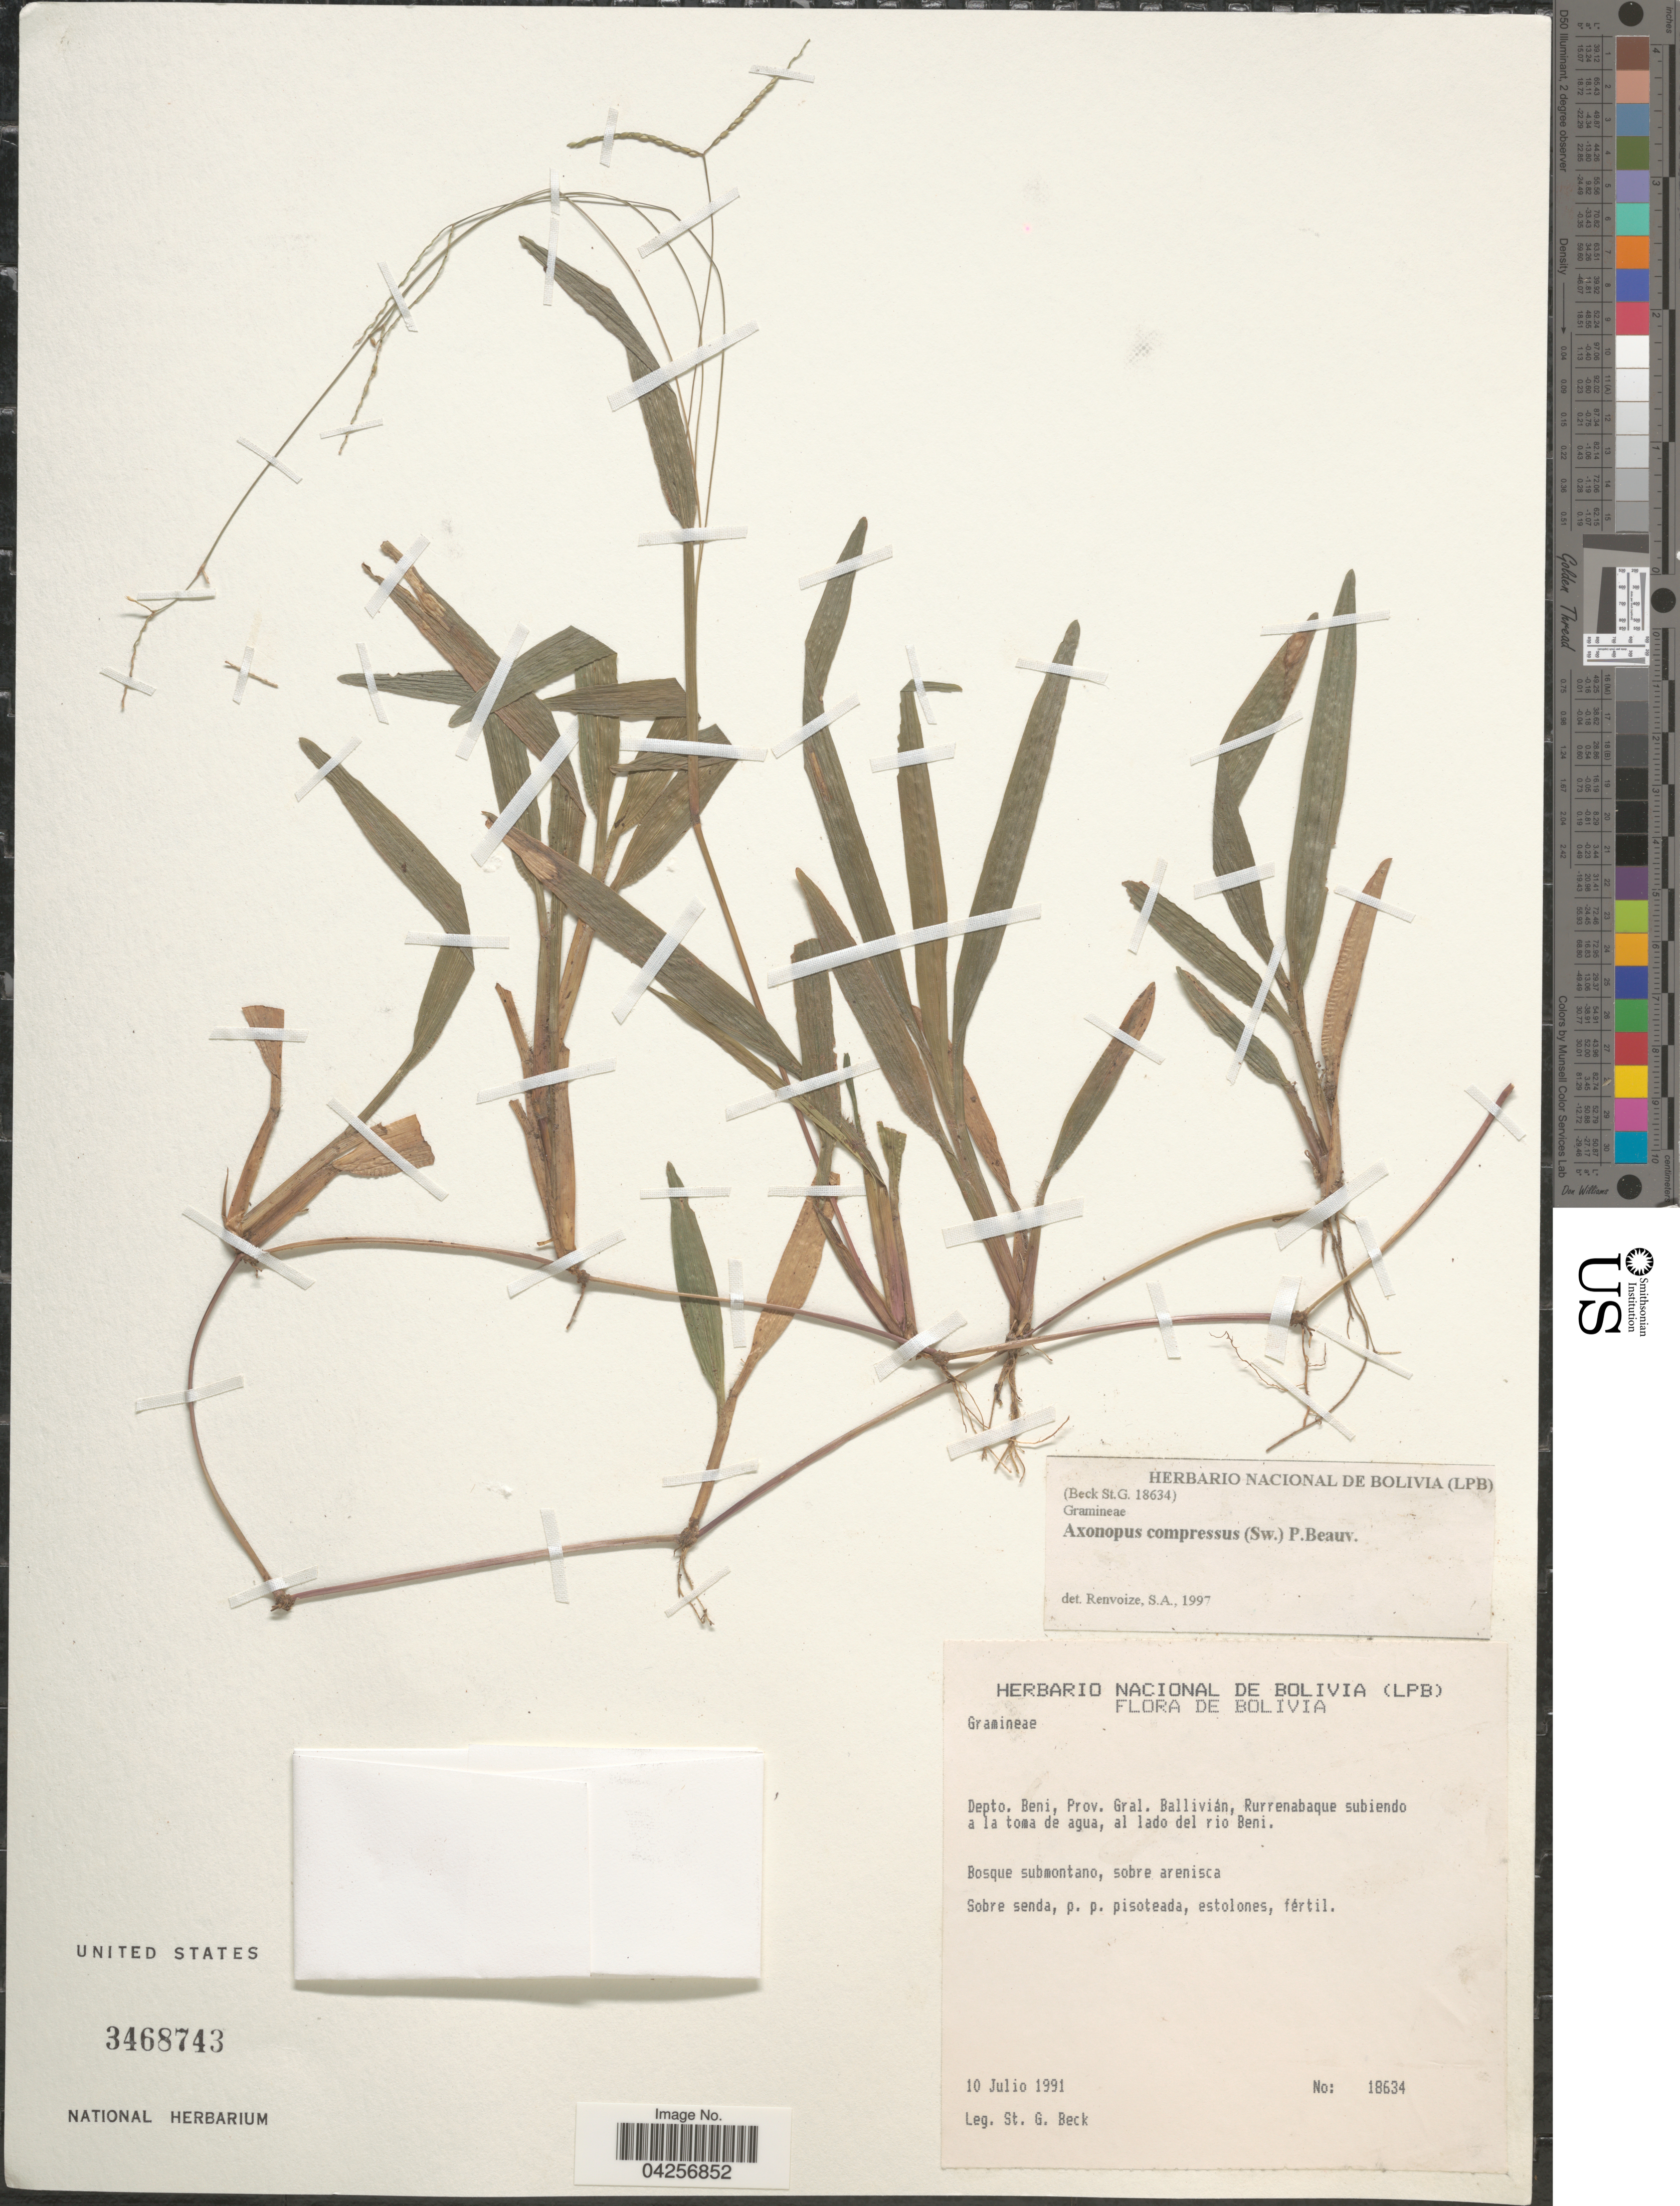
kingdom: Plantae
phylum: Tracheophyta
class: Liliopsida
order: Poales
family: Poaceae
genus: Axonopus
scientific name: Axonopus cuatrecasasii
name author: G.A. Black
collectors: S. G. Beck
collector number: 18634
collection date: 1991-07-10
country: Bolivia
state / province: Beni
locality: Depto. Beni, Prov. Gral. Ballivián, Rurrenabaque subiendo a la toma de agua, al lado del rio Beni.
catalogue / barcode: US 3468743